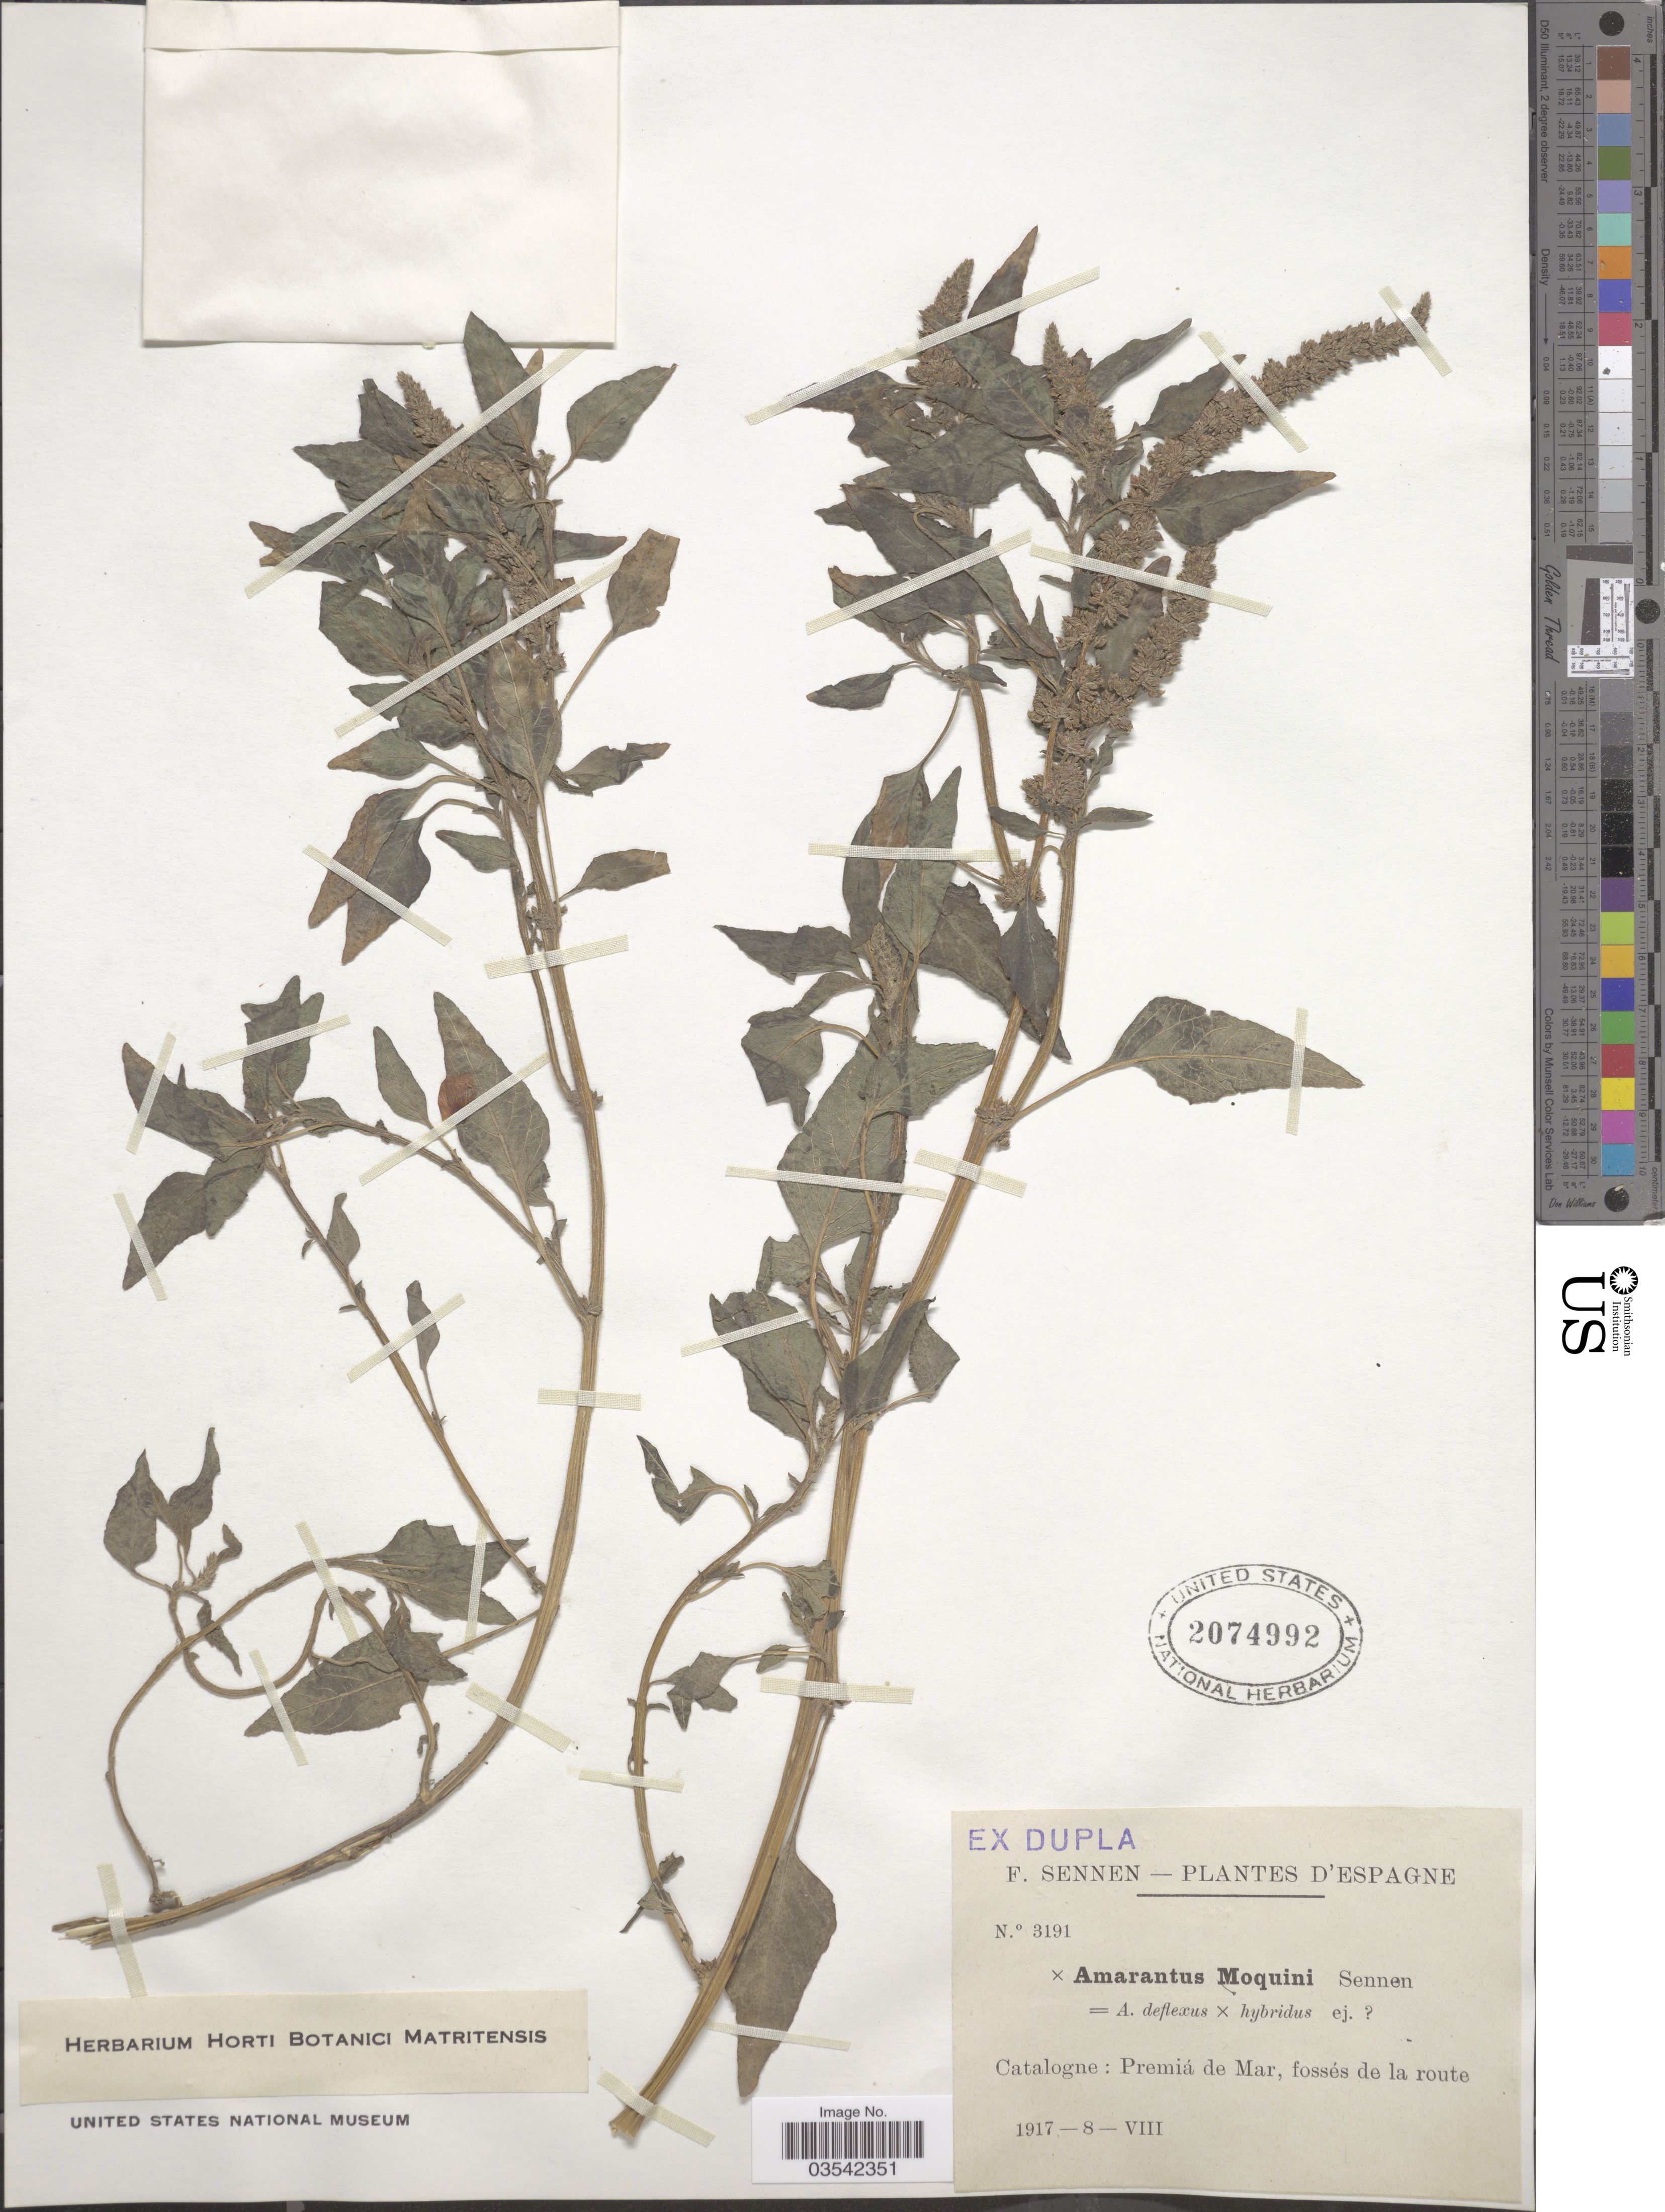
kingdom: Plantae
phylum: Tracheophyta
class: Magnoliopsida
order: Caryophyllales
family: Amaranthaceae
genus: Amaranthus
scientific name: Amaranthus moquinii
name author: Sennen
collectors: E. Sennen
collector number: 3191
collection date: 1917-08-08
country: Spain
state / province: Catalunya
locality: Espagne. Catalogne: Premiá de Mar, fossés de la route.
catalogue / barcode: US 2074992